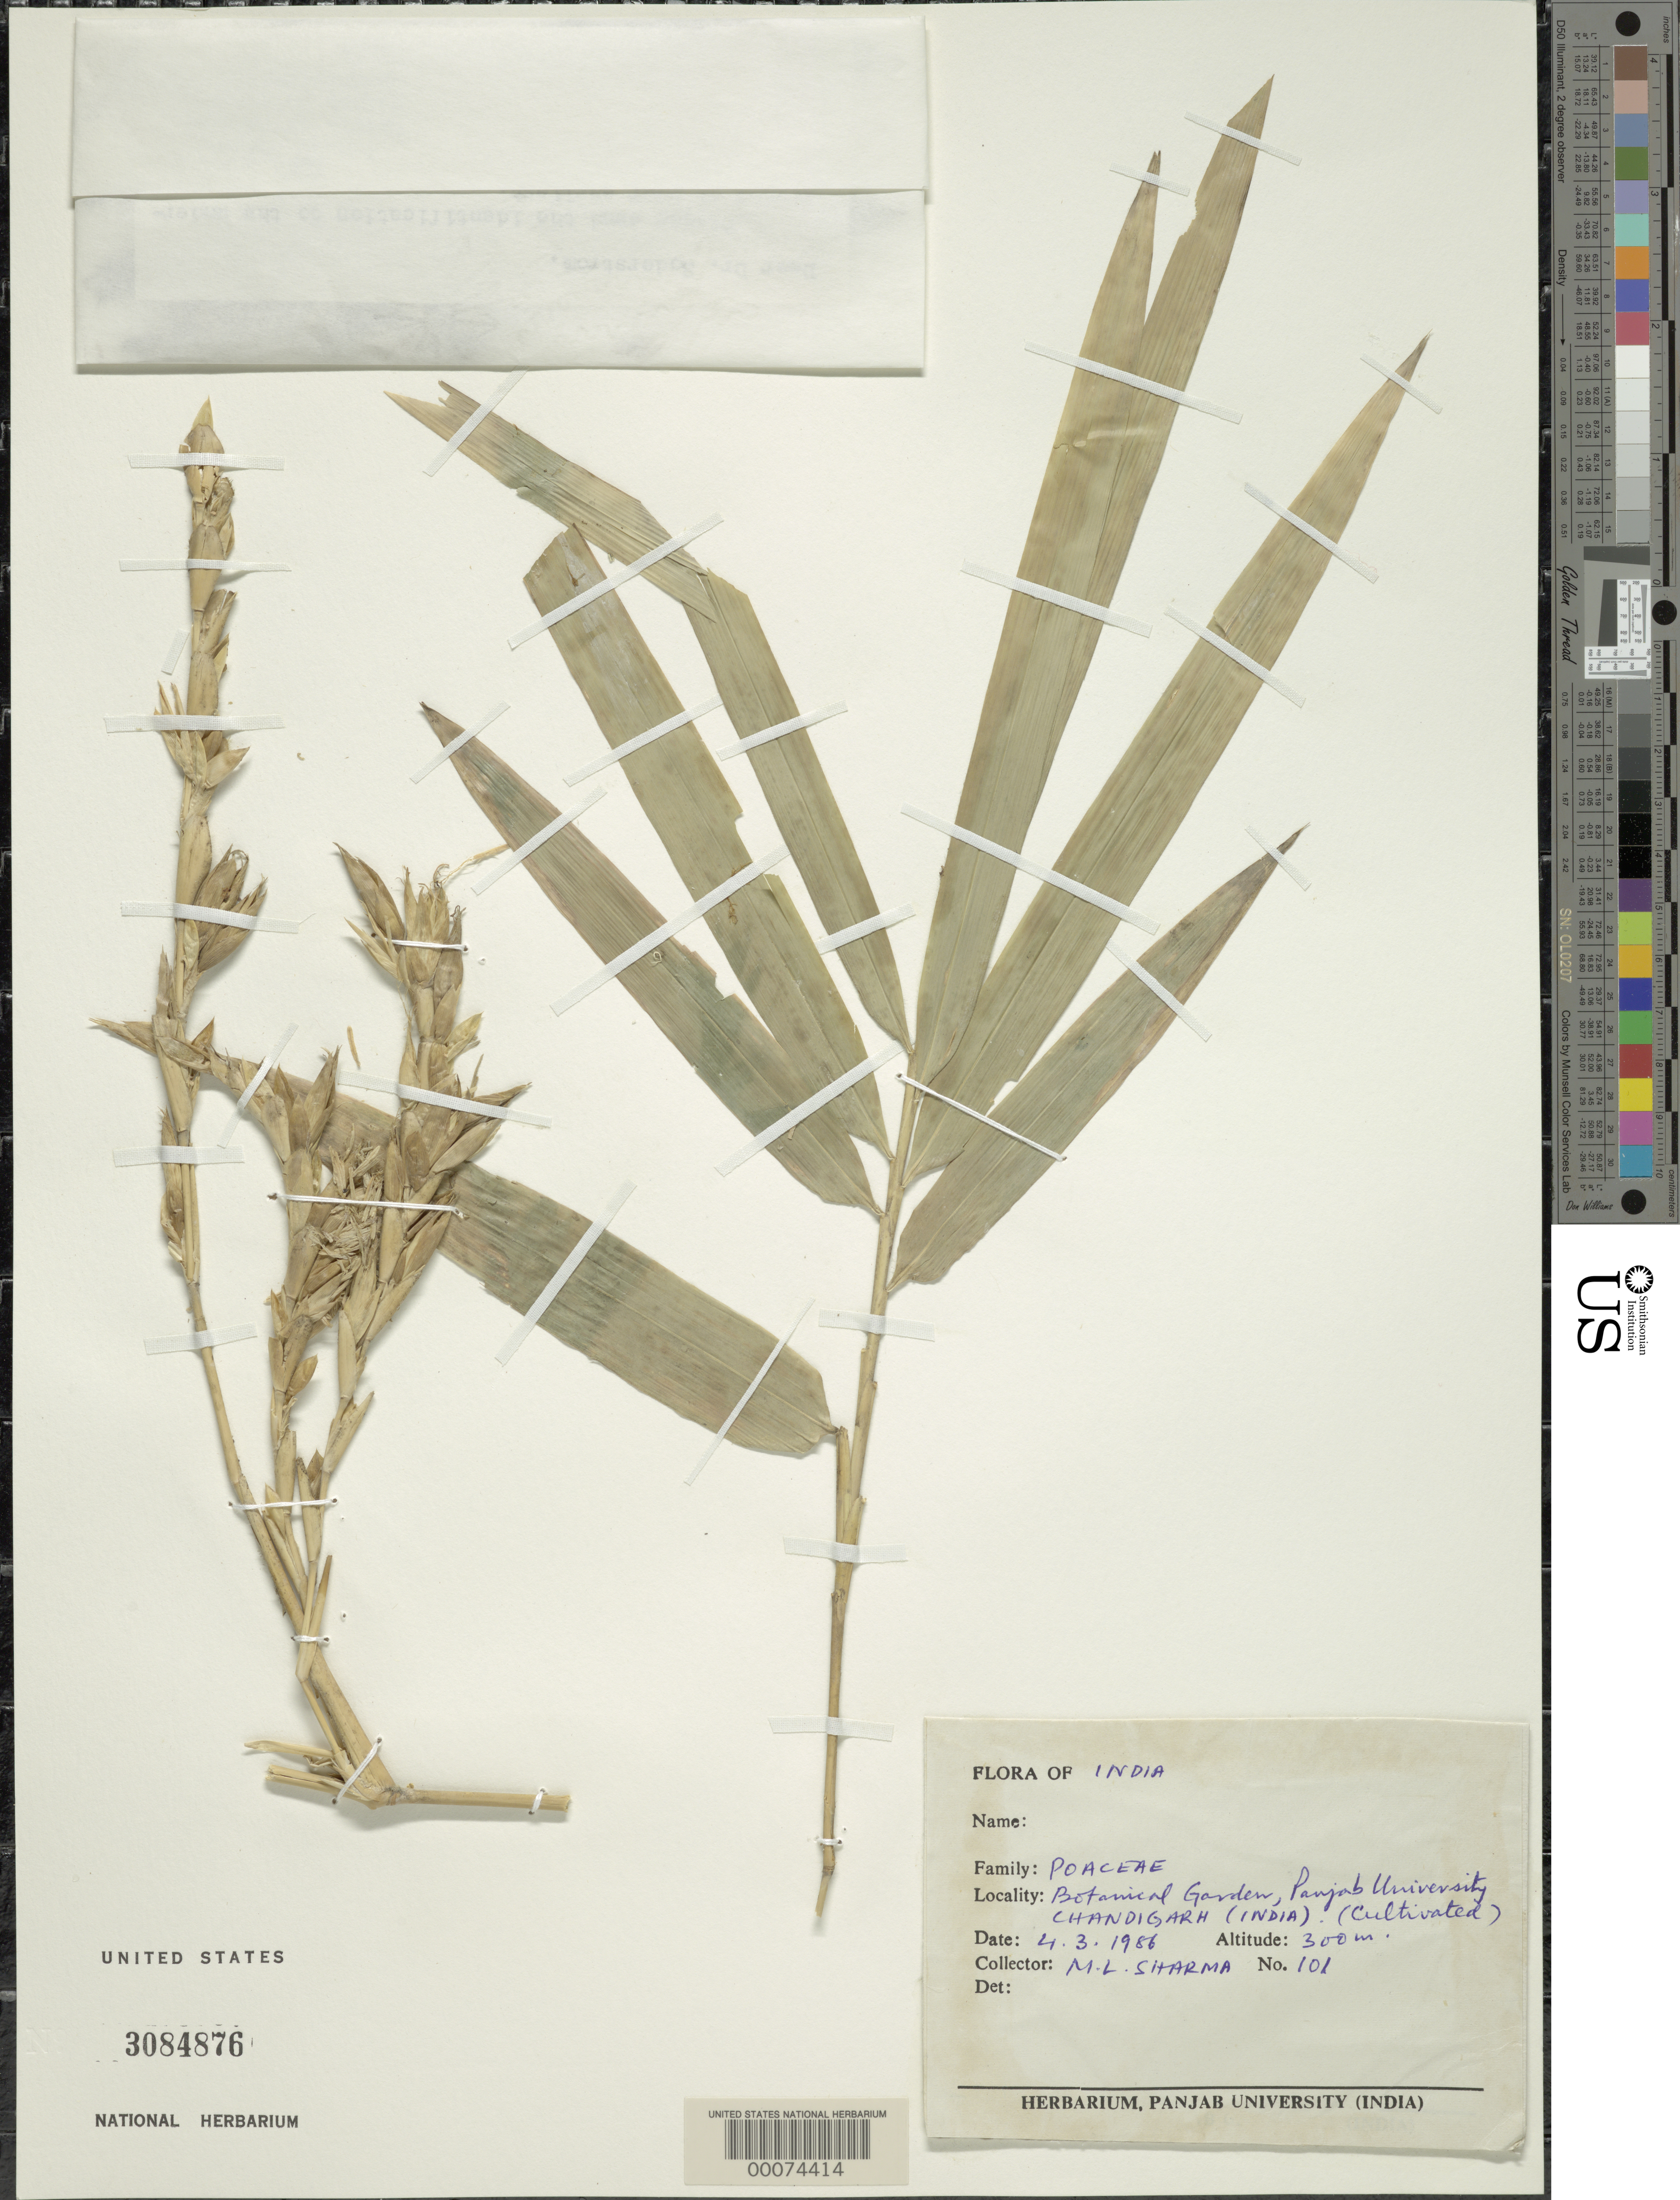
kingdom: Plantae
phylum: Tracheophyta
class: Liliopsida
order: Poales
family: Poaceae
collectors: M. Sharma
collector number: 101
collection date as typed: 04 Mar 1986 or 03 Apr 1986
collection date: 1986-03-04 or 1986-04-03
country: India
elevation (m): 300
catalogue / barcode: US 3084876